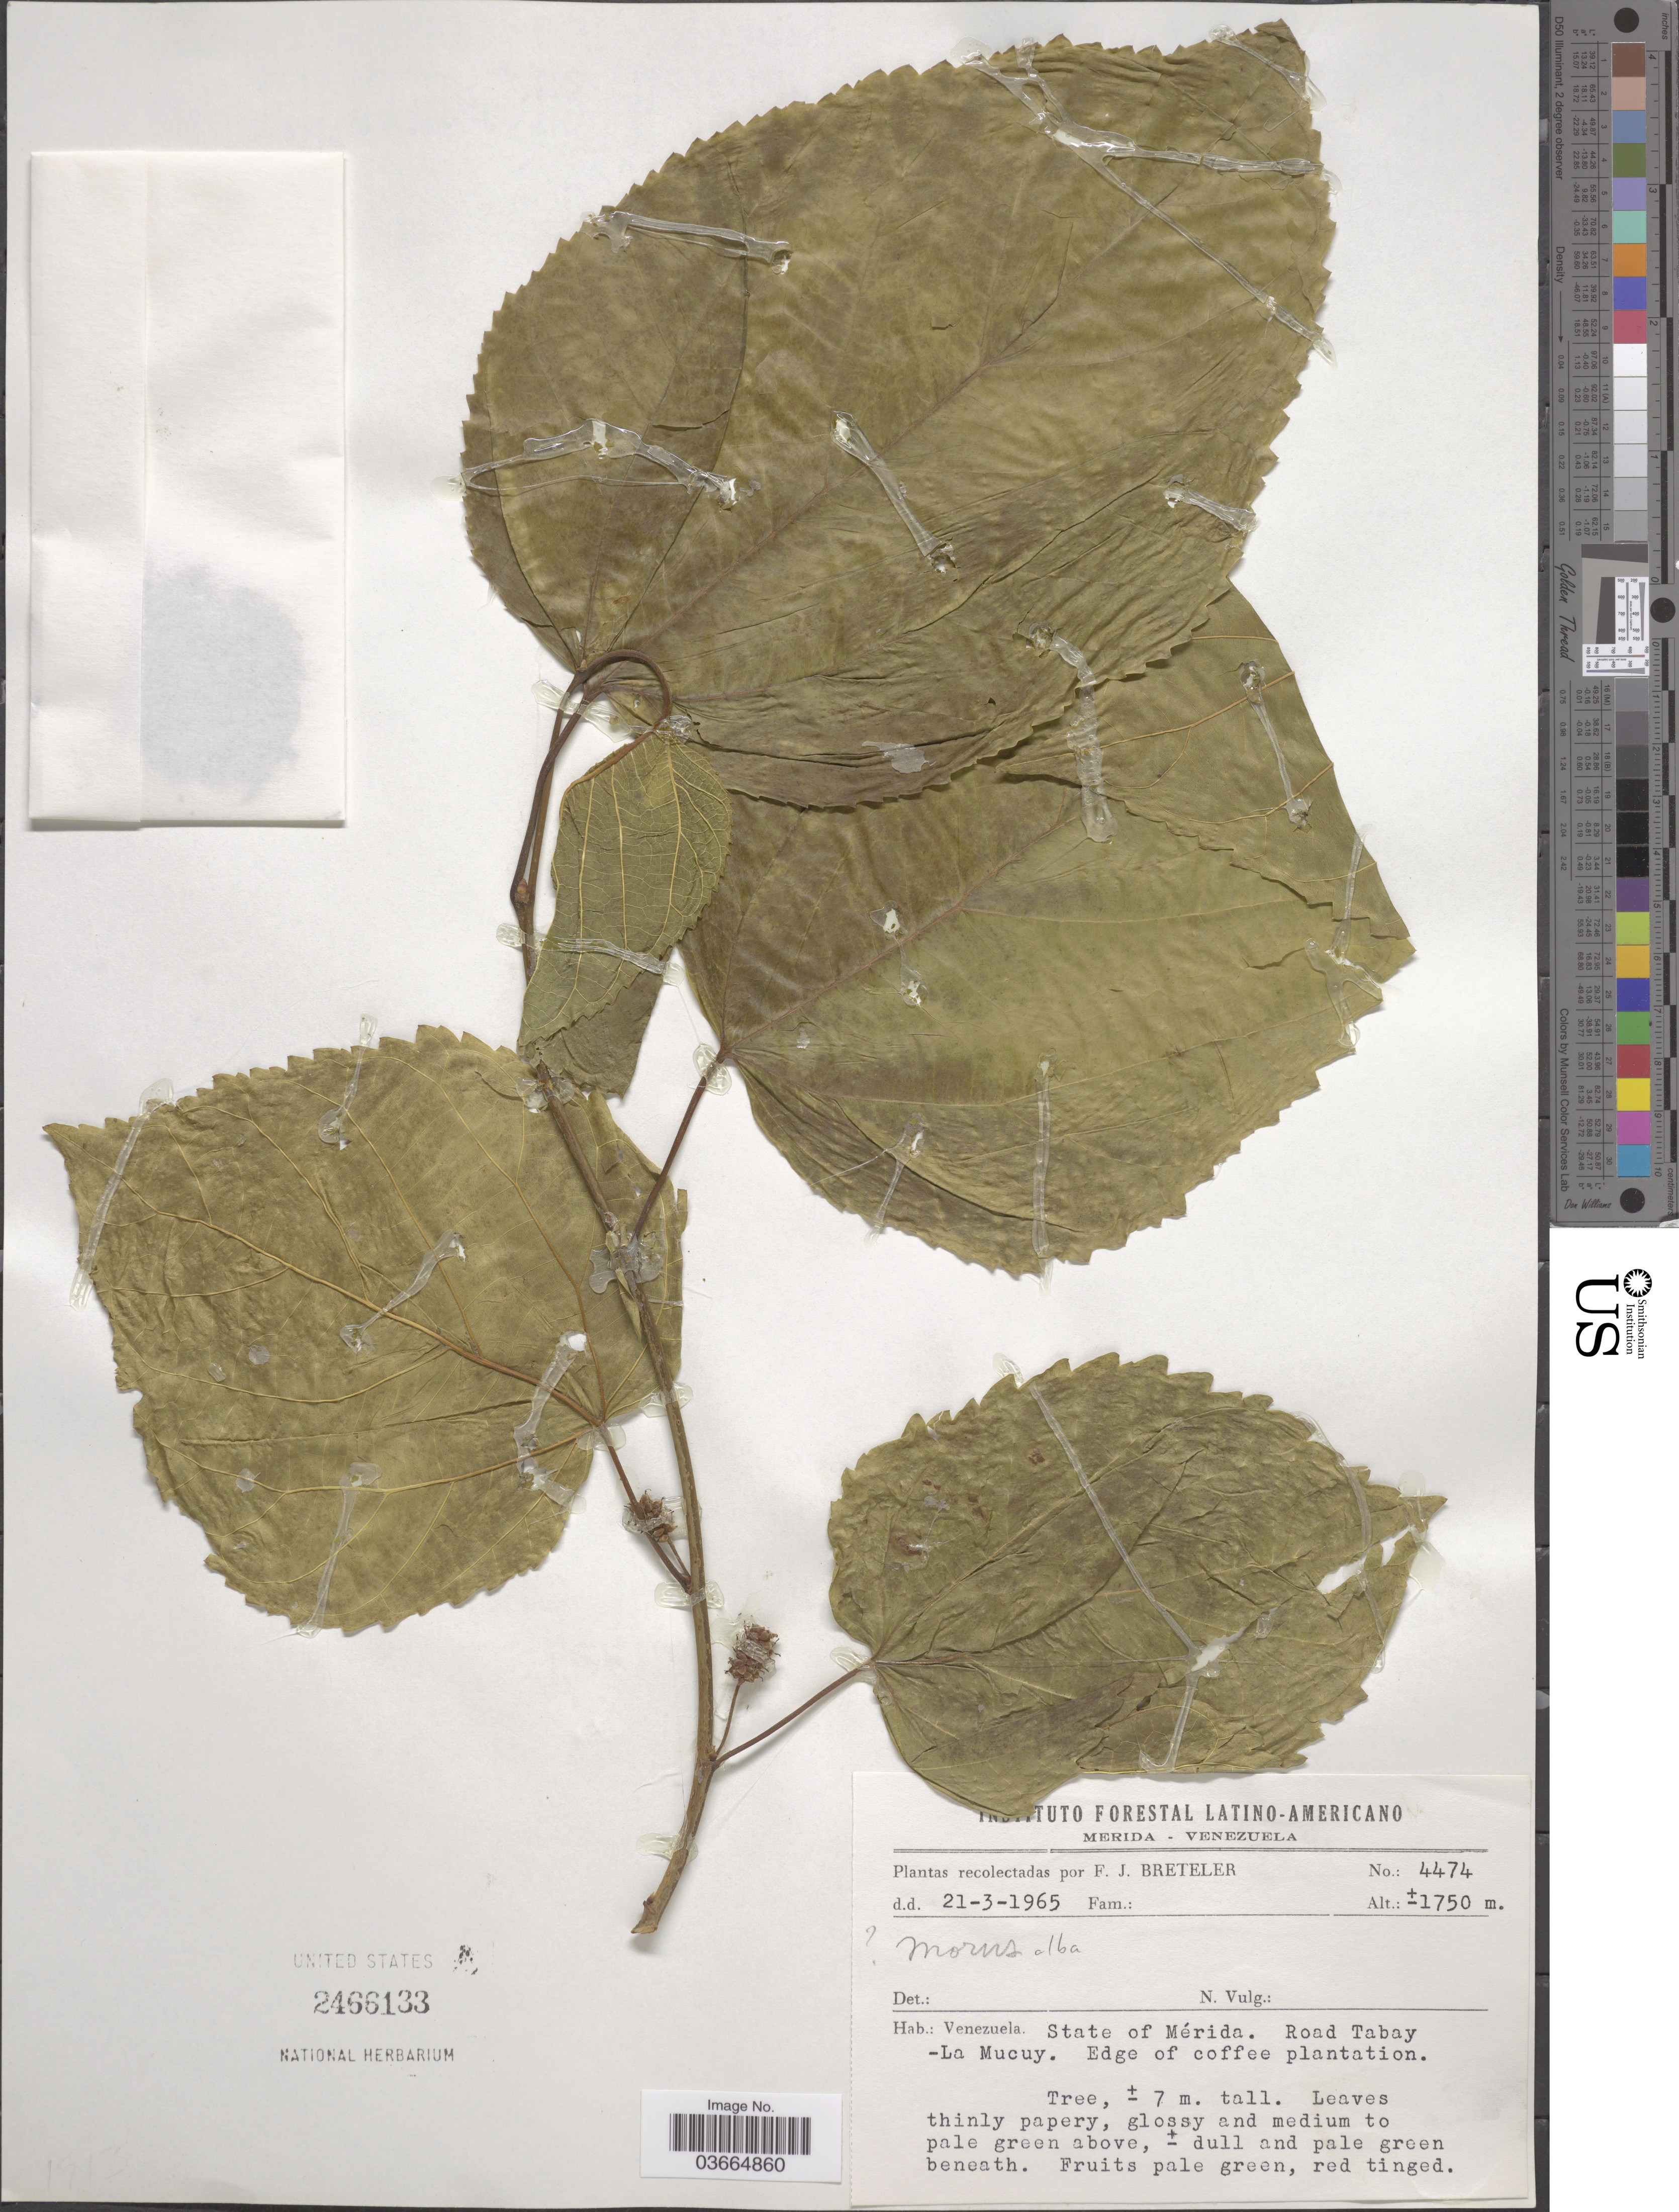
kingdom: Plantae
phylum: Tracheophyta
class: Magnoliopsida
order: Rosales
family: Moraceae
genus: Morus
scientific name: Morus alba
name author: L.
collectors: F. J. Breteler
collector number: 4474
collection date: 1965-03-21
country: Venezuela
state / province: Merida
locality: State of Mérida. Road Tabay - La Mucuy. Edge of coffee plantation.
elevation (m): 1750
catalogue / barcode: US 2466133